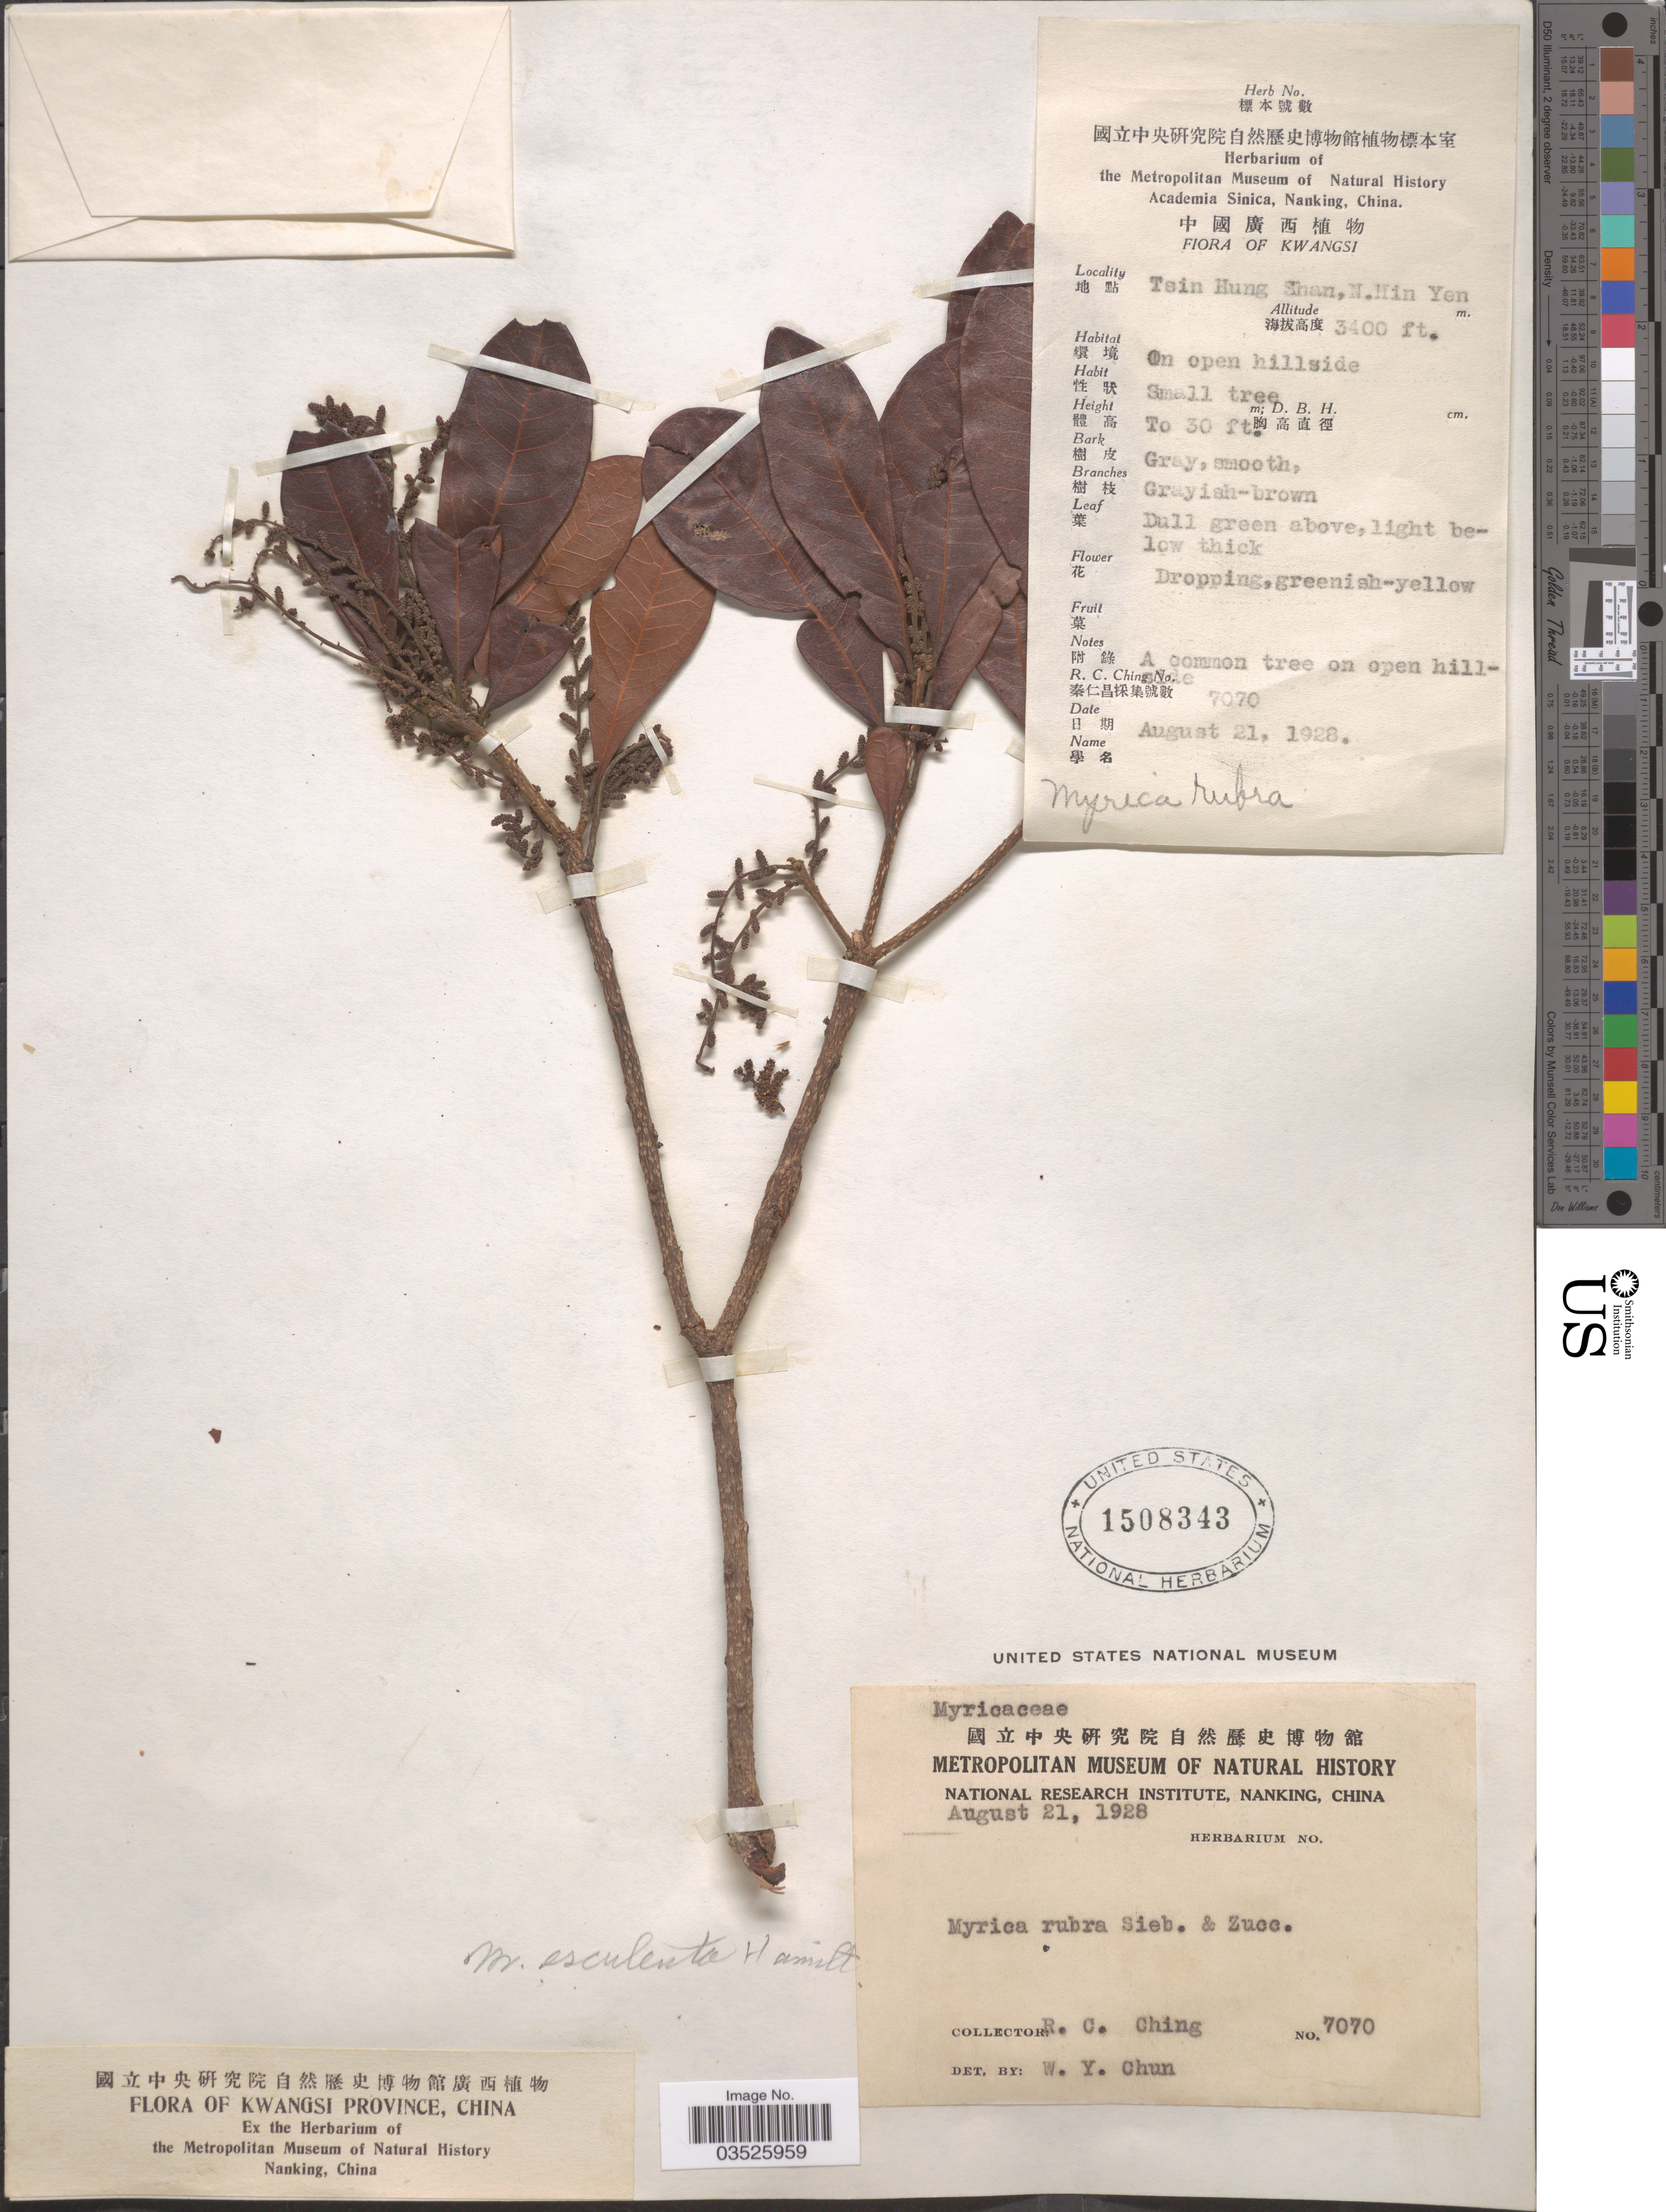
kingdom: Plantae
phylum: Tracheophyta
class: Magnoliopsida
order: Fagales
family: Myricaceae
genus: Morella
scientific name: Morella esculenta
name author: (Buch.-Ham. ex D. Don) I.M. Turner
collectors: R. C. Ching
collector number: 7070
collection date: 1928-08-21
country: China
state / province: Guangxi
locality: Kwangsi Province. Tsin Hung Shan, N.Hin Yen.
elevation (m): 1036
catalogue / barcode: US 1508343